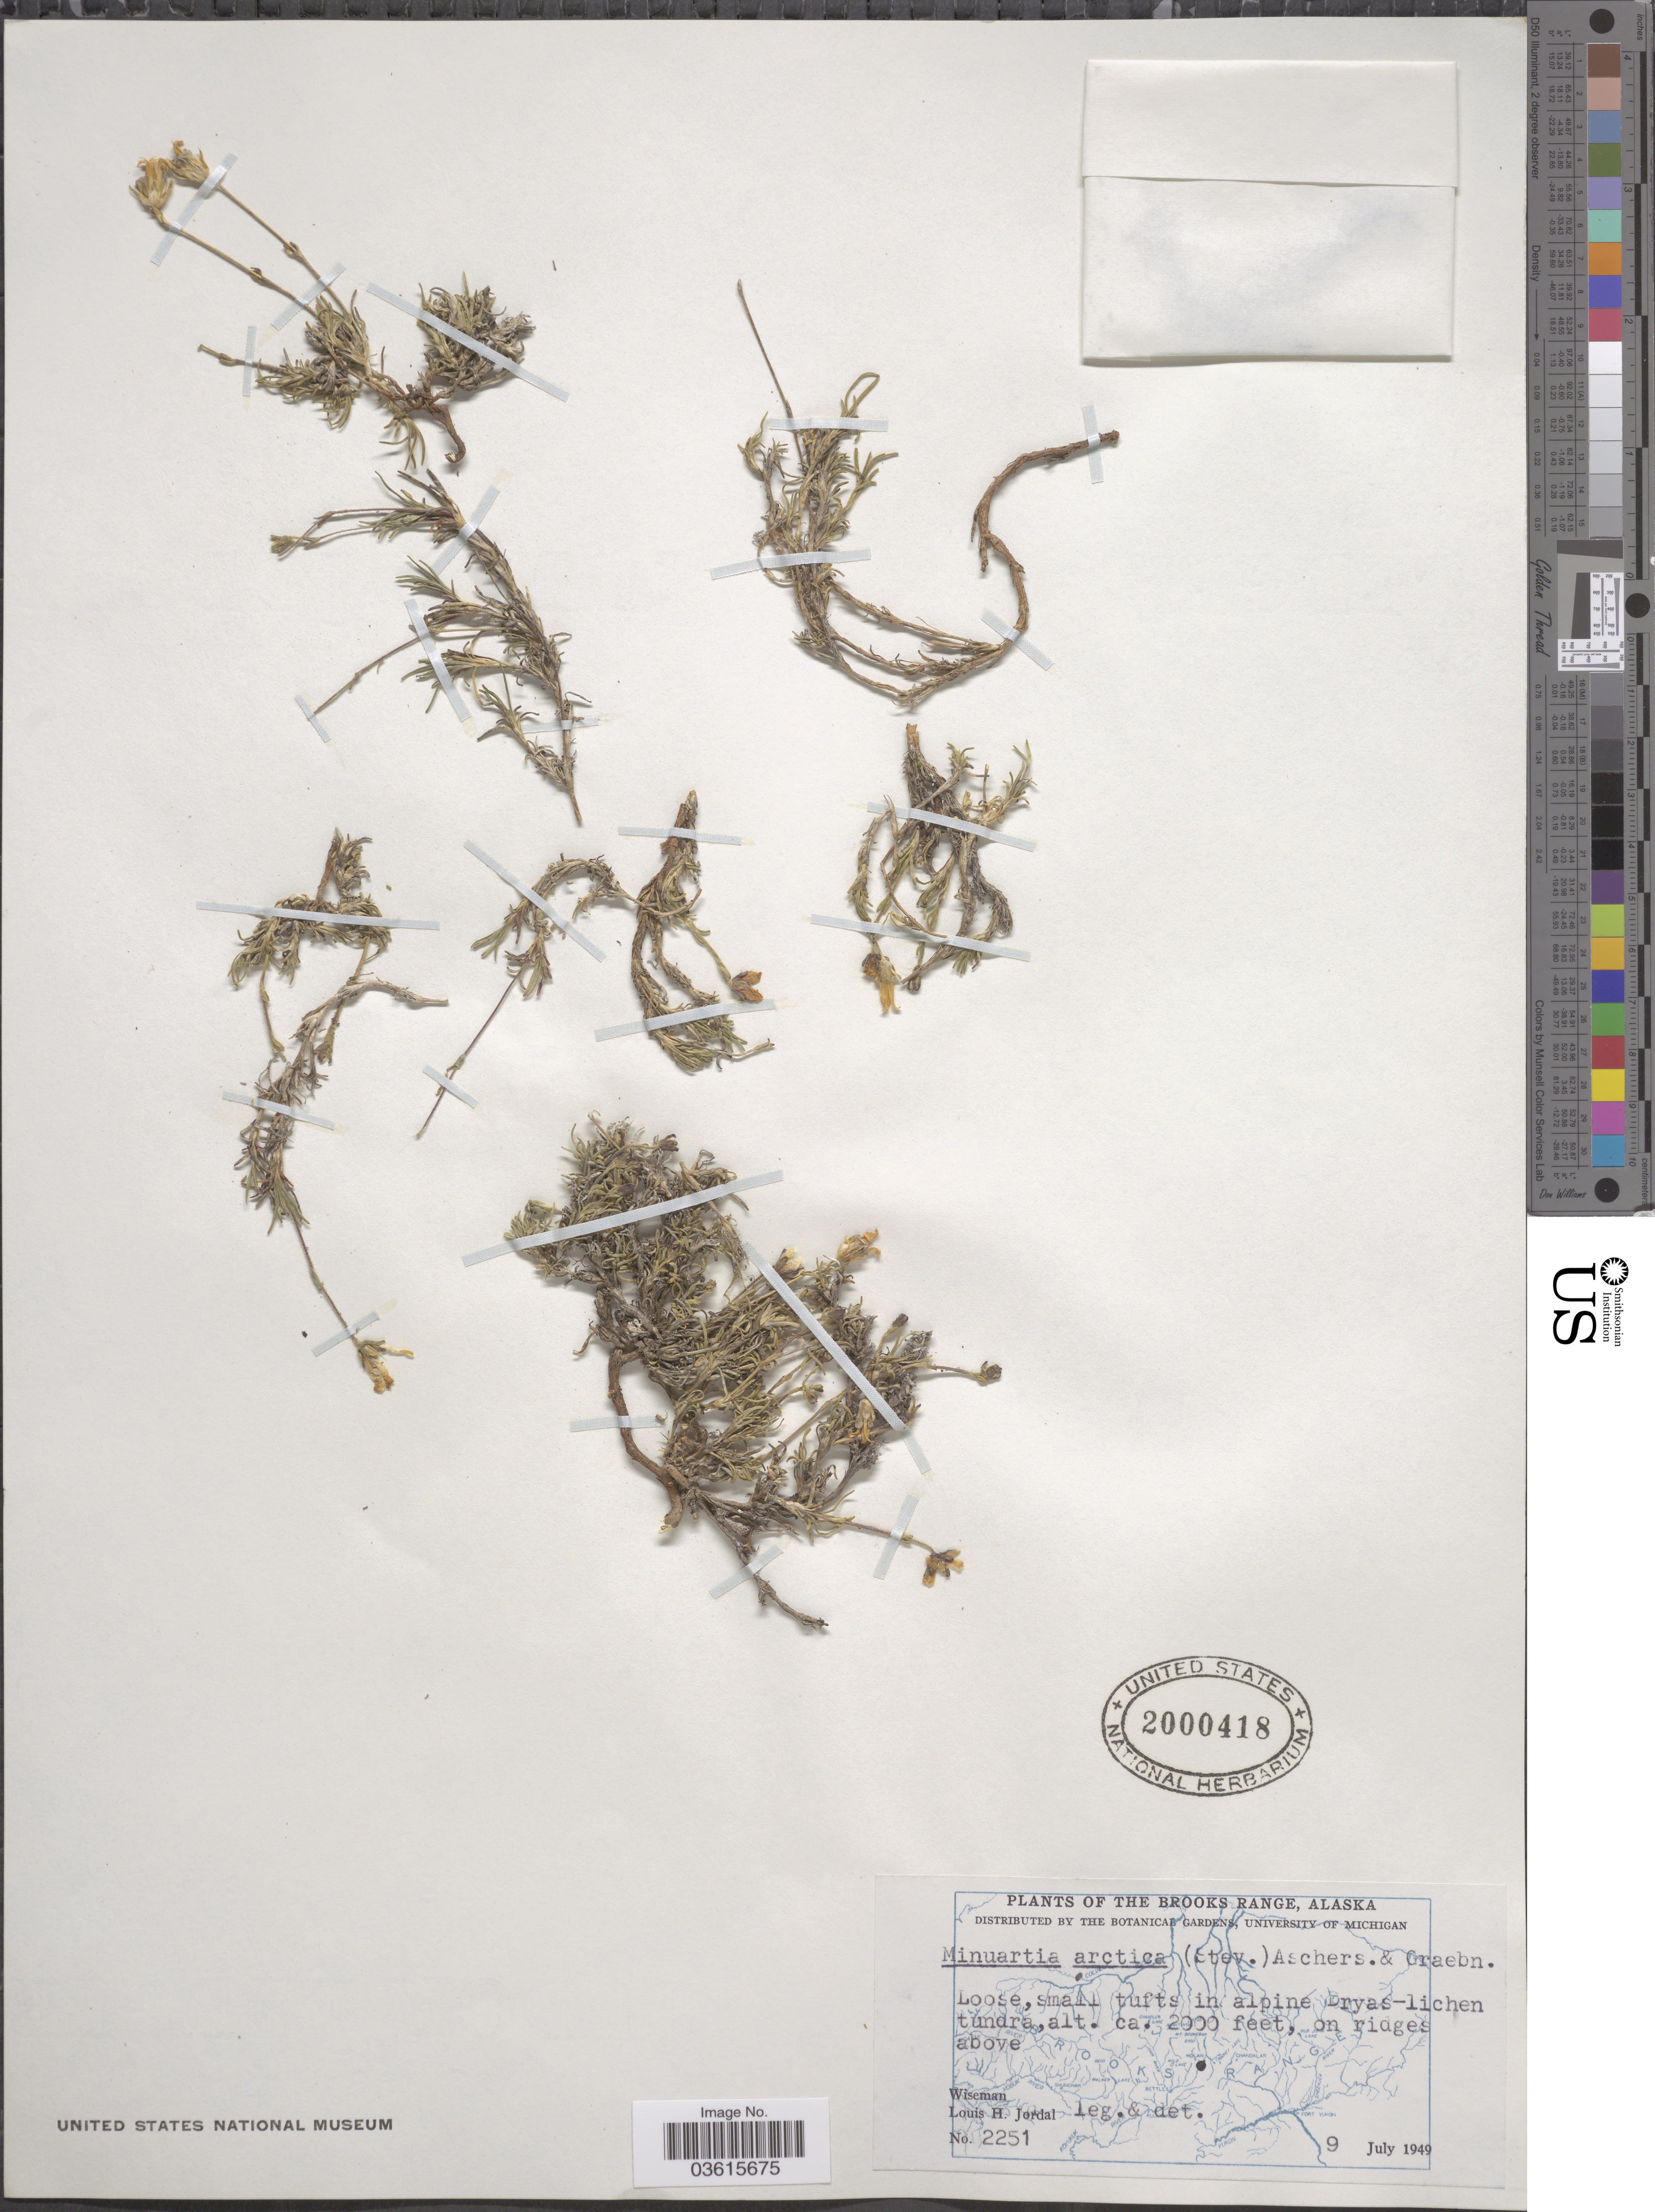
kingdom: Plantae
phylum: Tracheophyta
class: Magnoliopsida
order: Caryophyllales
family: Caryophyllaceae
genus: Cherleria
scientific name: Cherleria arctica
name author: (Steven ex Ser.) A.J. Moore & Dillenb.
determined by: Strong, M. T., (US), Smithsonian Institution - National Museum of Natural History (UNITED STATES)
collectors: L. Jordal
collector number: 2251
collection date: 1949-07-09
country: United States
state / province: Alaska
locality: The Brooks Range. On ridges above Wiseman.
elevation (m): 610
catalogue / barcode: US 2000418